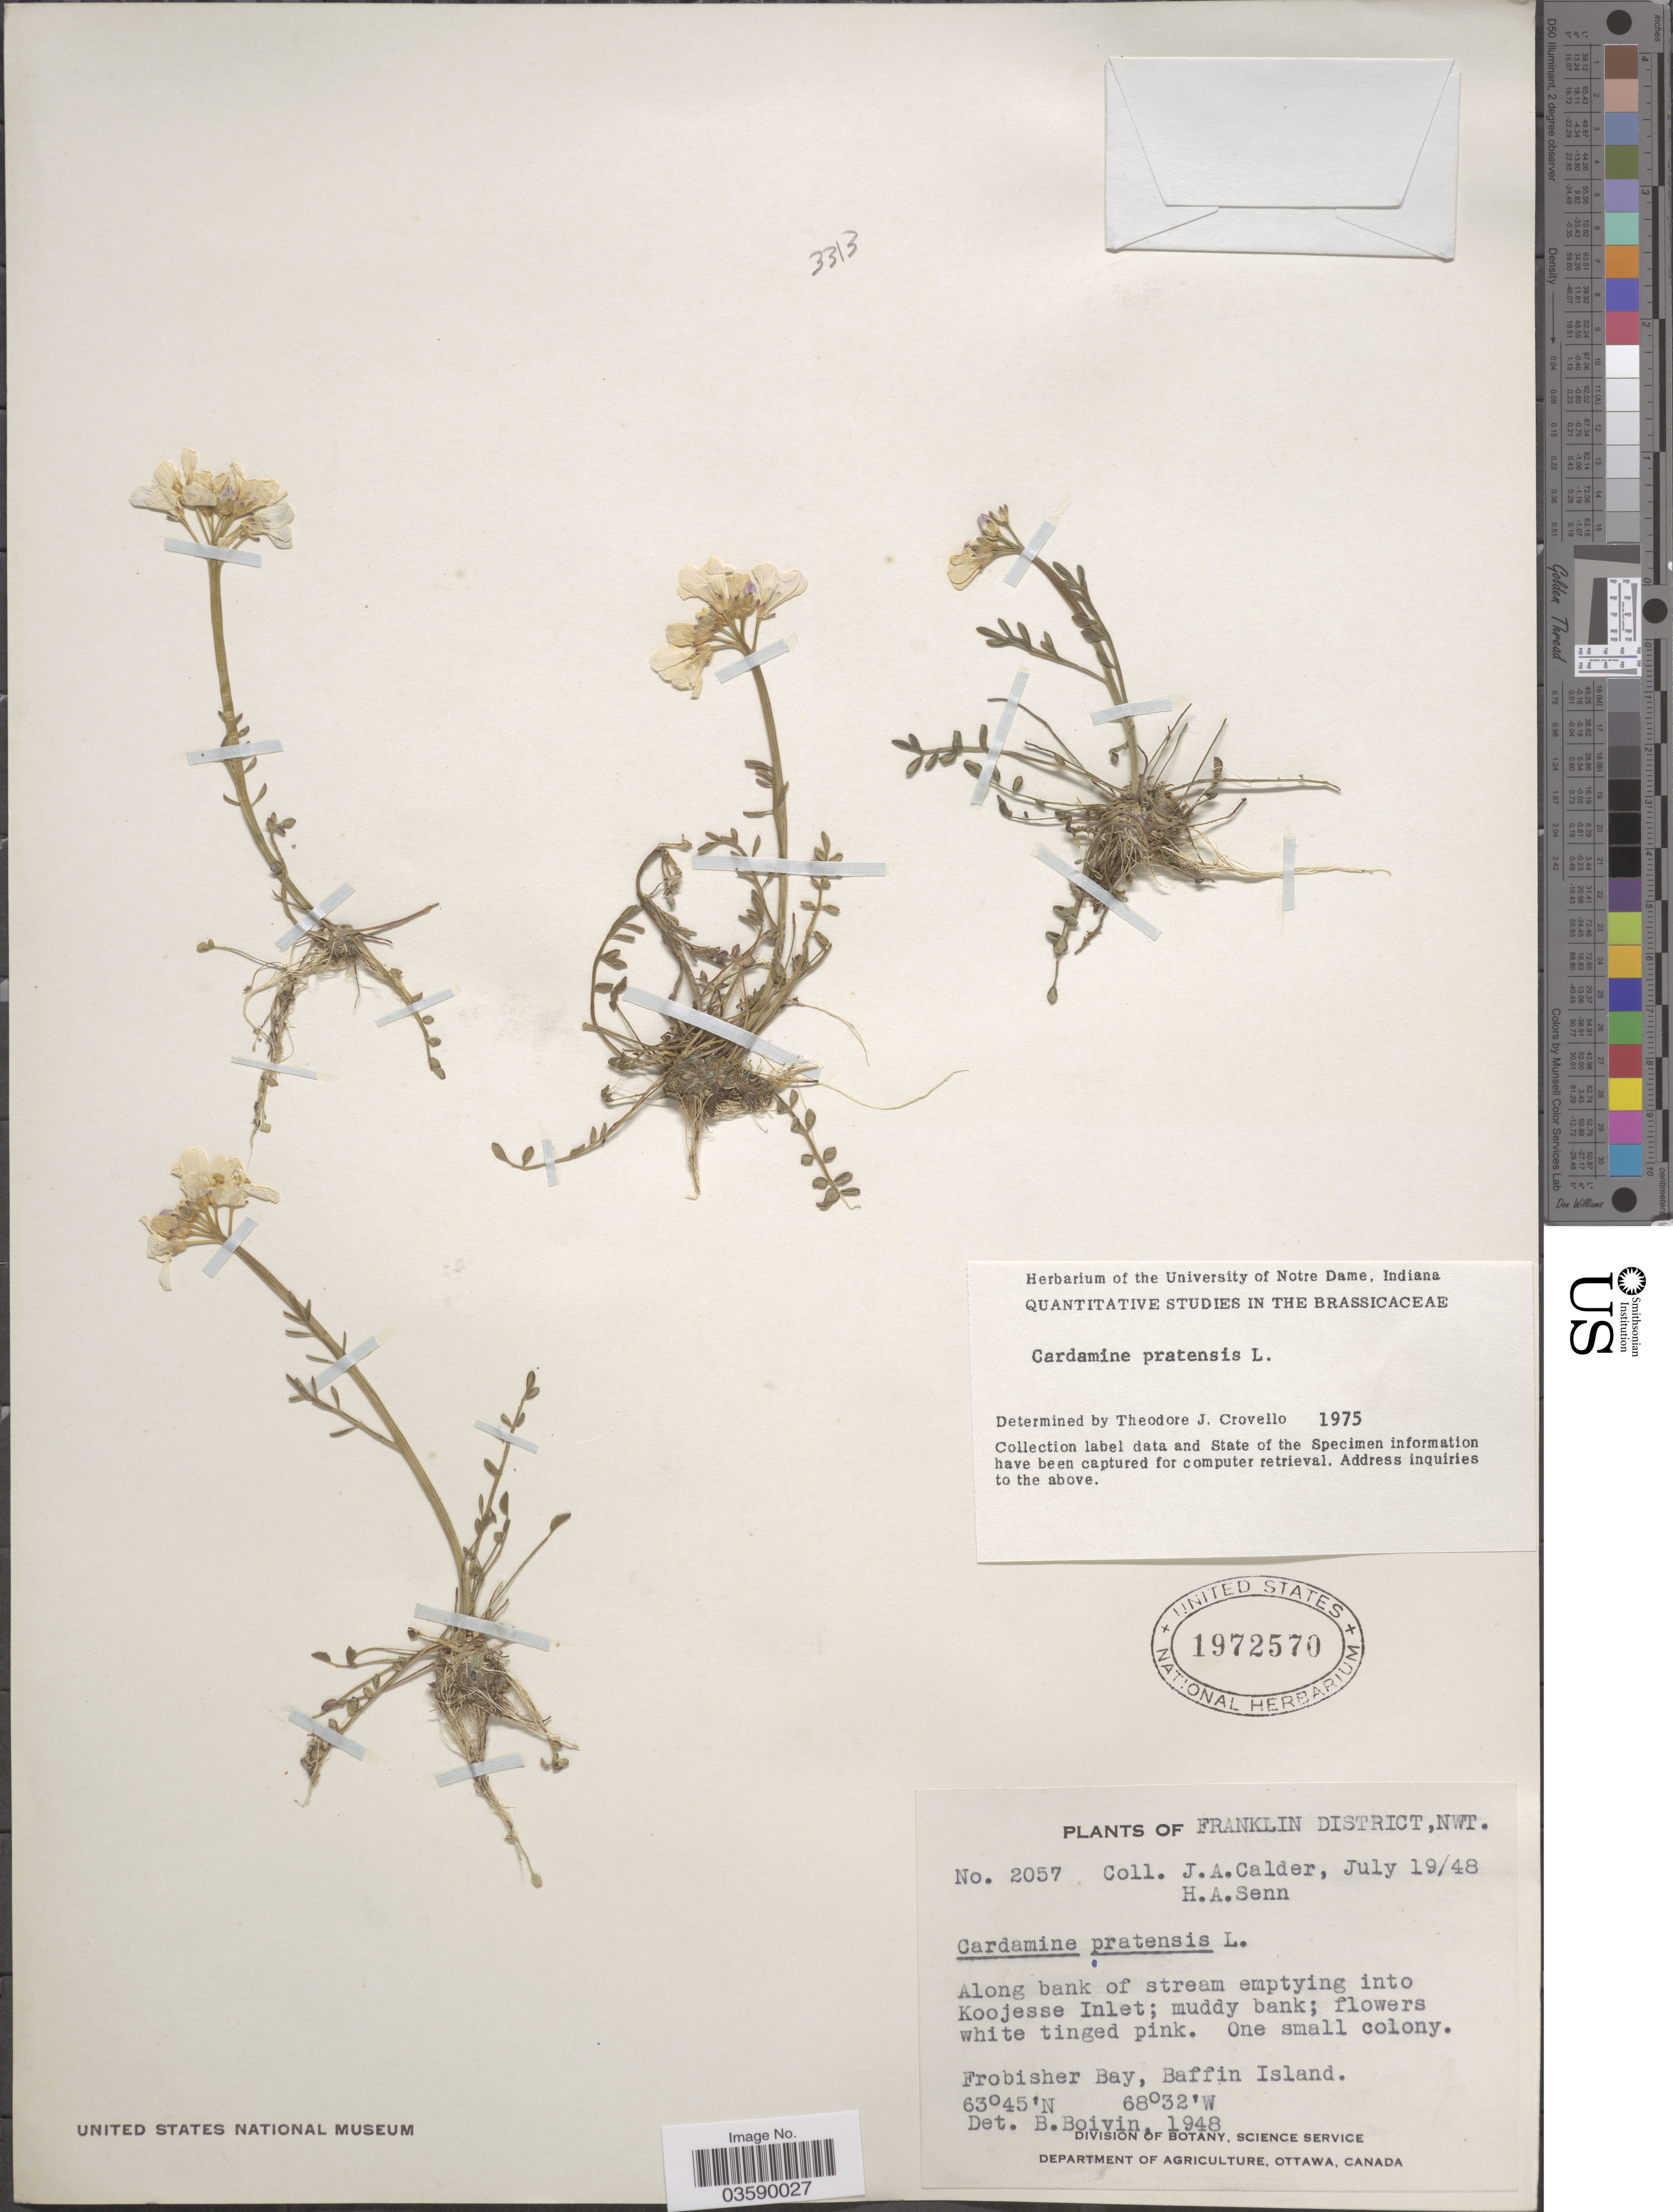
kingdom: Plantae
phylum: Tracheophyta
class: Magnoliopsida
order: Brassicales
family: Brassicaceae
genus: Cardamine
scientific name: Cardamine pratensis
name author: L.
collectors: J. A. Calder & H. Senn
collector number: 2057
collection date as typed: Transcribed d/m/y: 19/7/48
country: Canada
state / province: Northwest Territories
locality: Franklin District, NWT. Frobisher Bay, Baffin Island.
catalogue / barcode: US 1972570